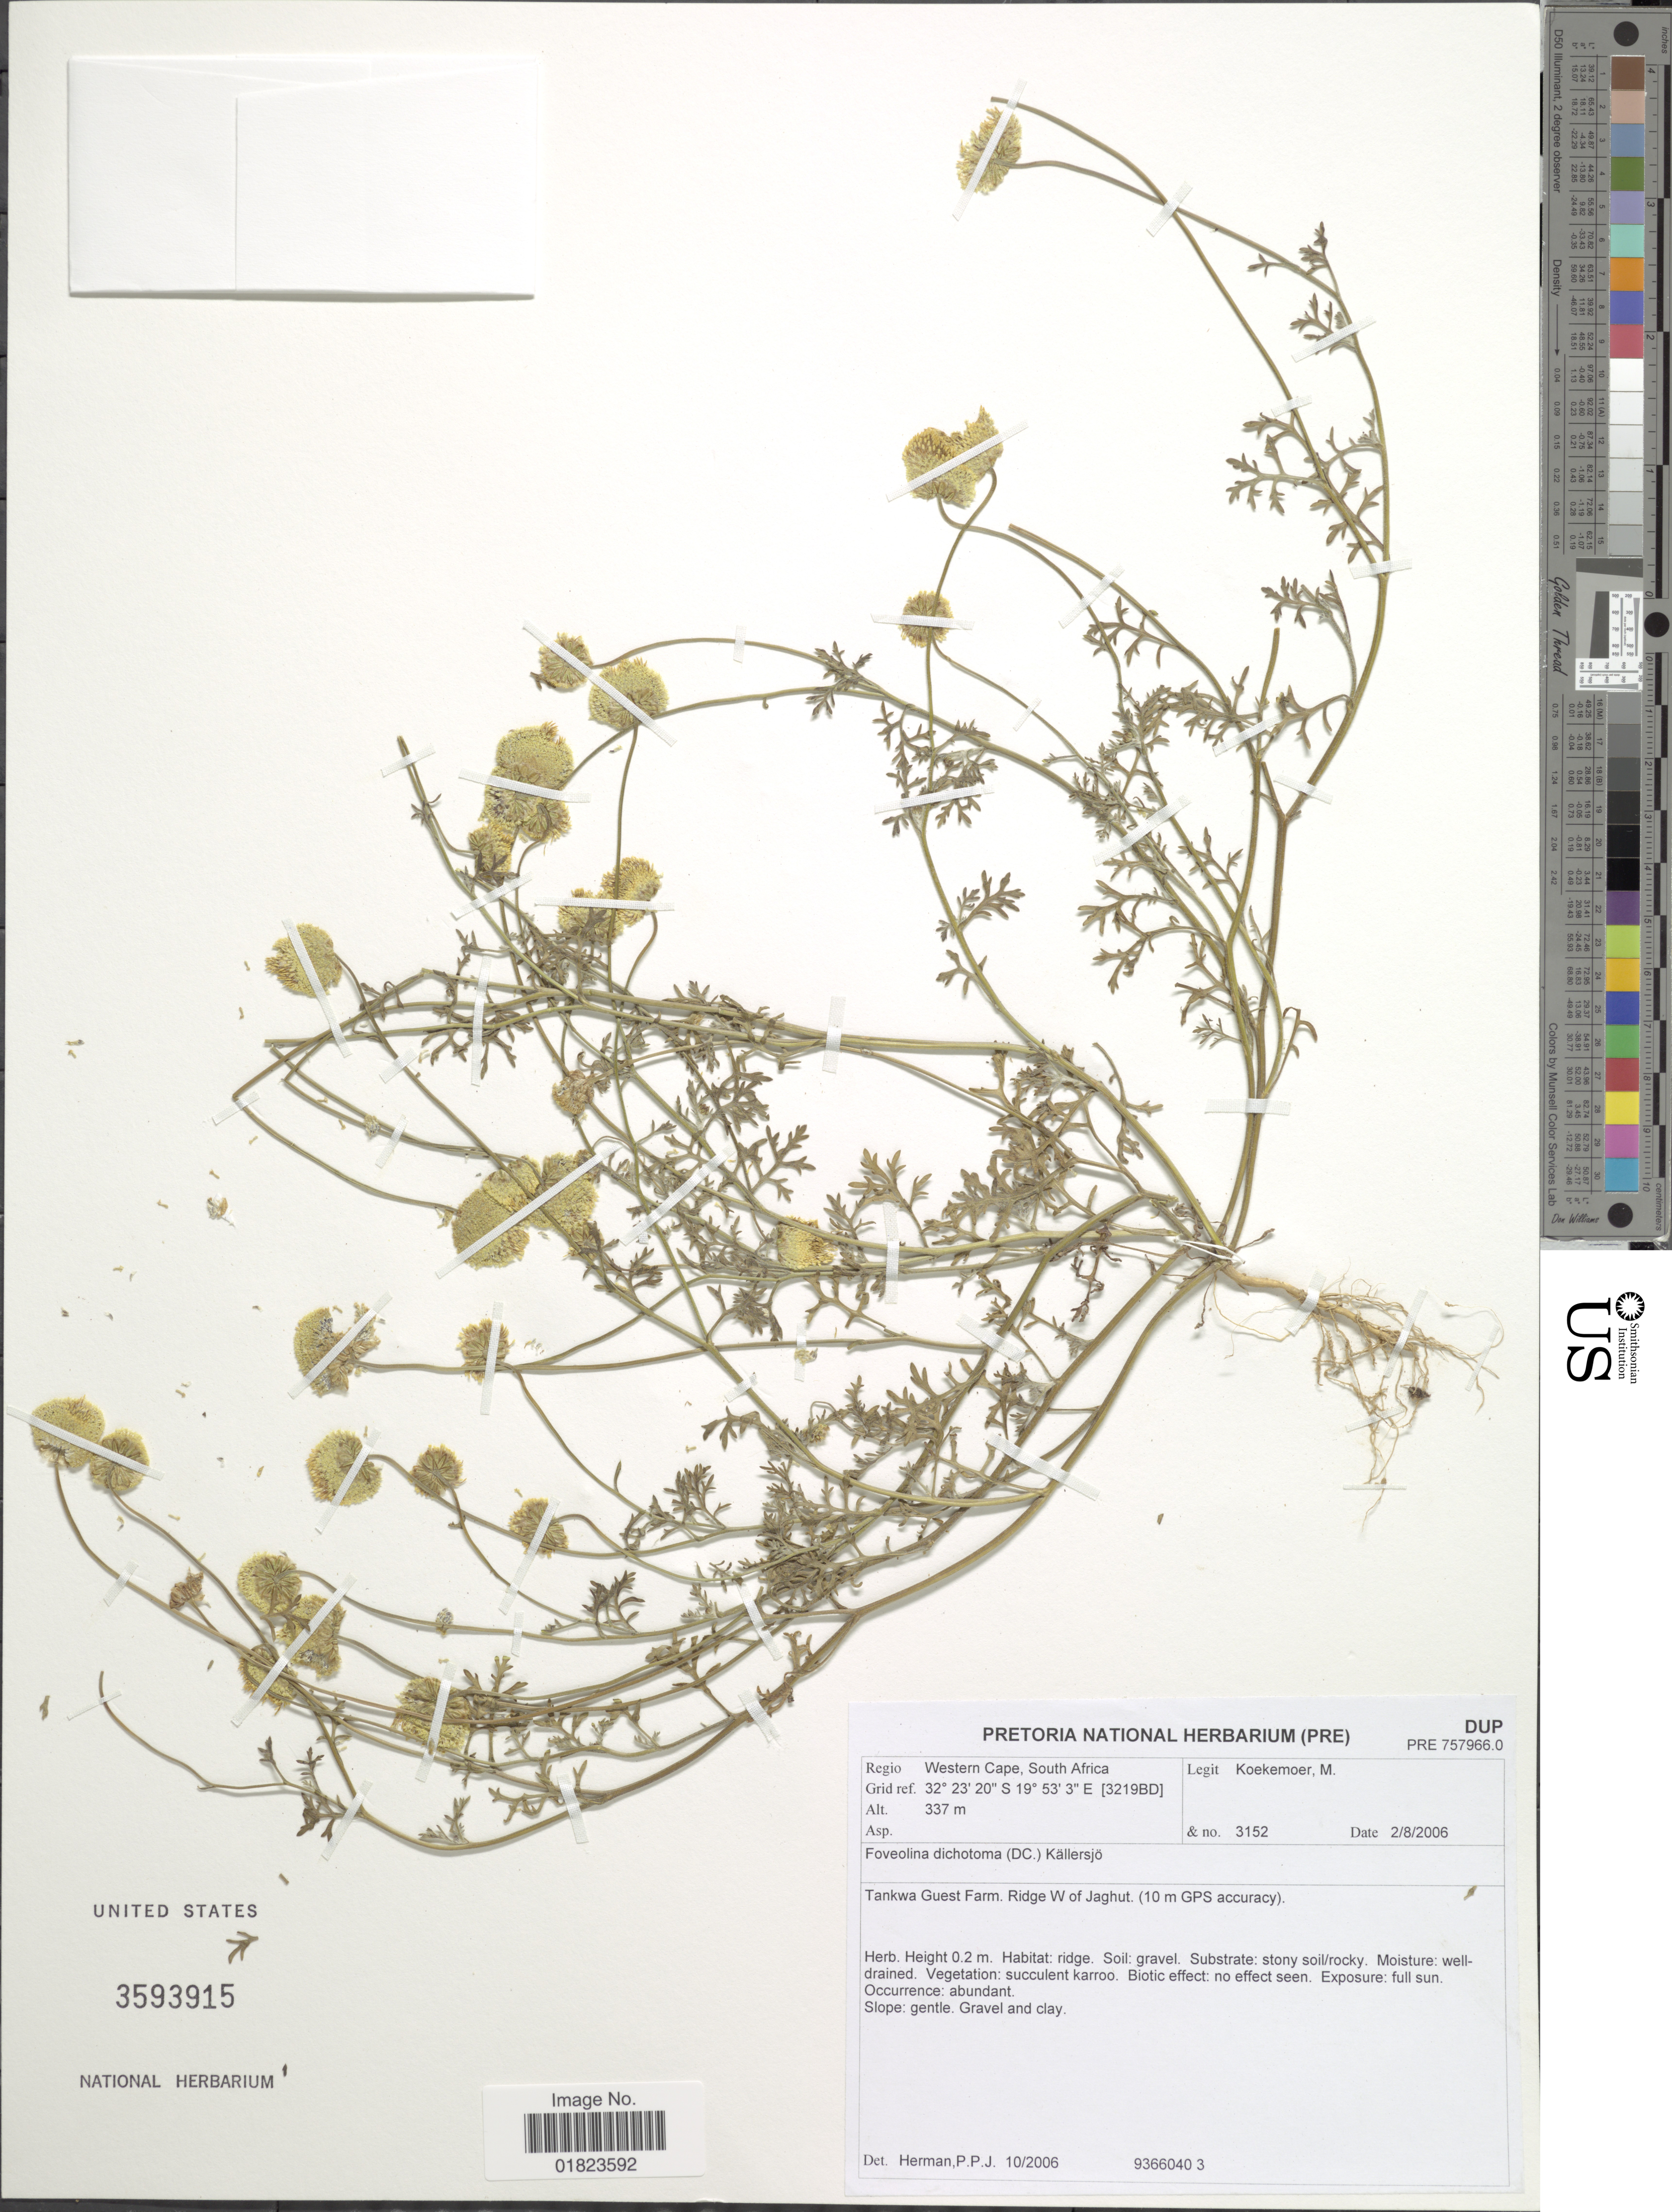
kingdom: Plantae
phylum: Tracheophyta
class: Magnoliopsida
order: Asterales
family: Asteraceae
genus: Foveolina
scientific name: Foveolina dichotoma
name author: (DC.) Källersjö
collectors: M. Koekemoer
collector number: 3152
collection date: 2006-08-02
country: South Africa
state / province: Western Cape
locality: Regio Western Cape, South Africa. Tankwa Guest Farm. Ridge W of Jaghut (10 m GPS accuracy).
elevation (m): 337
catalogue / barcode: US 3593915